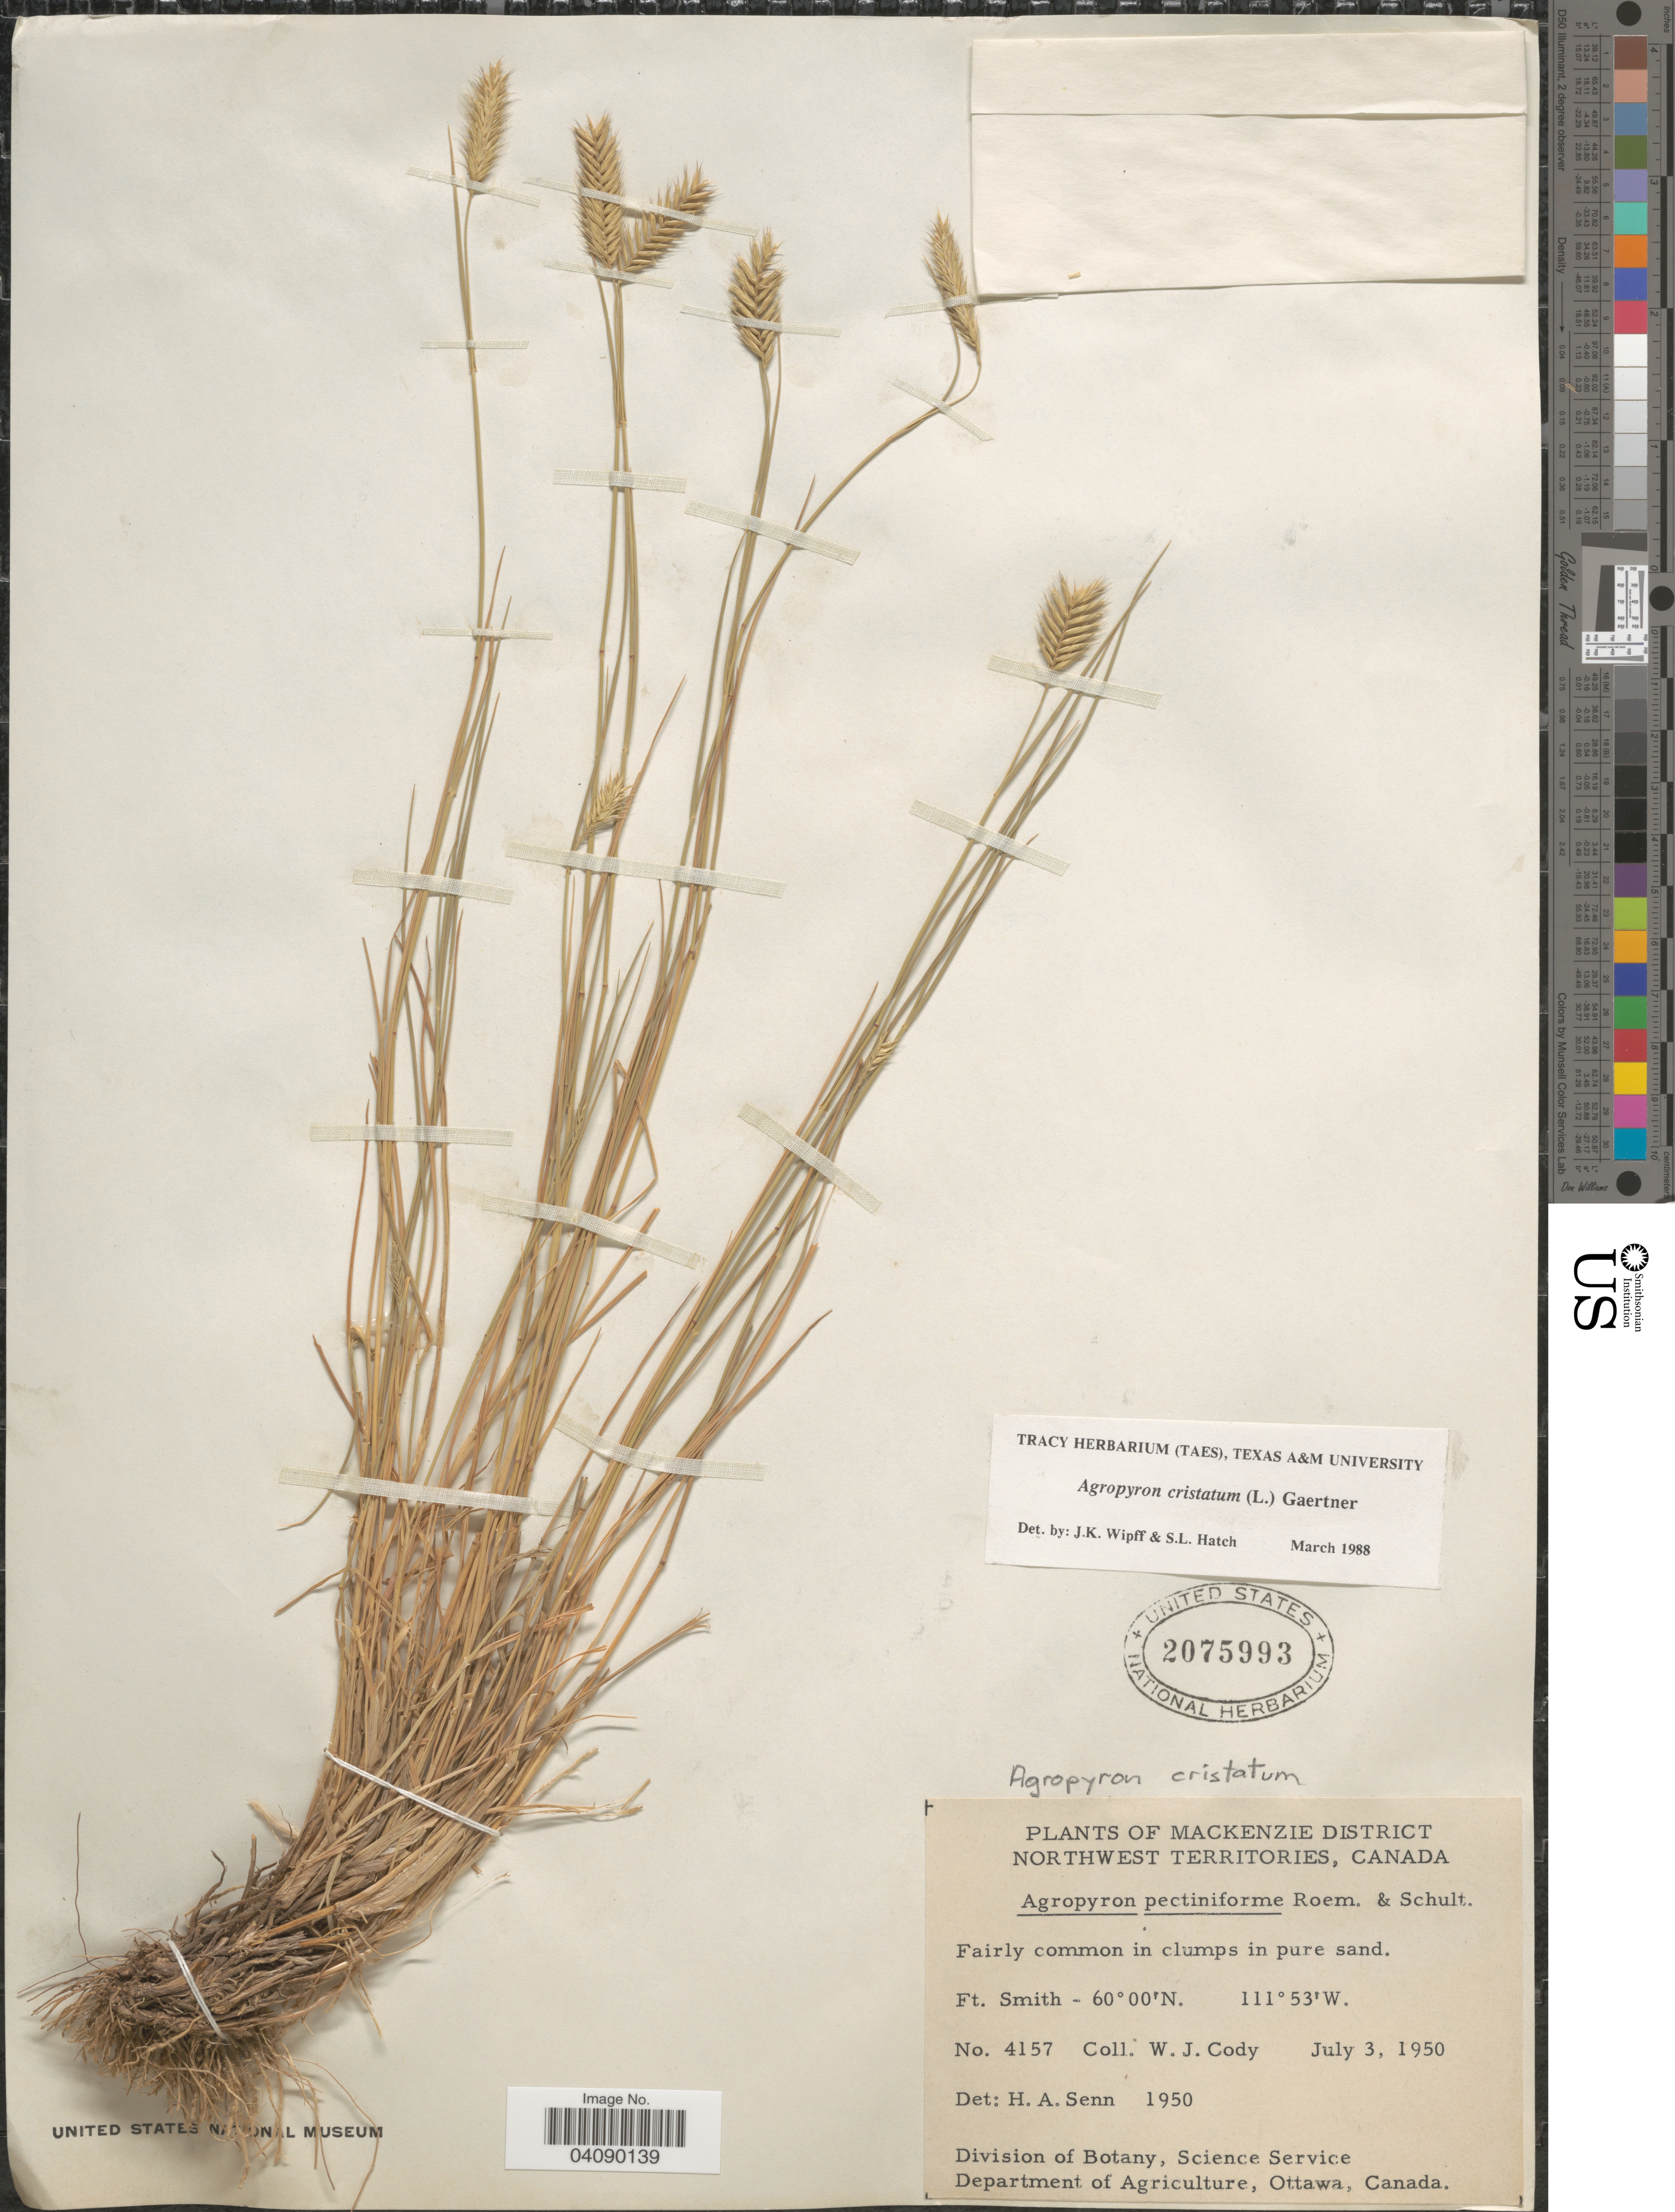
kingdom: Plantae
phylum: Tracheophyta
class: Liliopsida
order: Poales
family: Poaceae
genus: Agropyron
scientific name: Agropyron cristatum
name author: (L.) Gaertn.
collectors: W. Cody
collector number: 4157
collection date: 1950-07-03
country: Canada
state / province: Northwest Territories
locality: Mackenzie District. Fairly common in clumps in pure sand. Ft. Smith.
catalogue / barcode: US 2075993